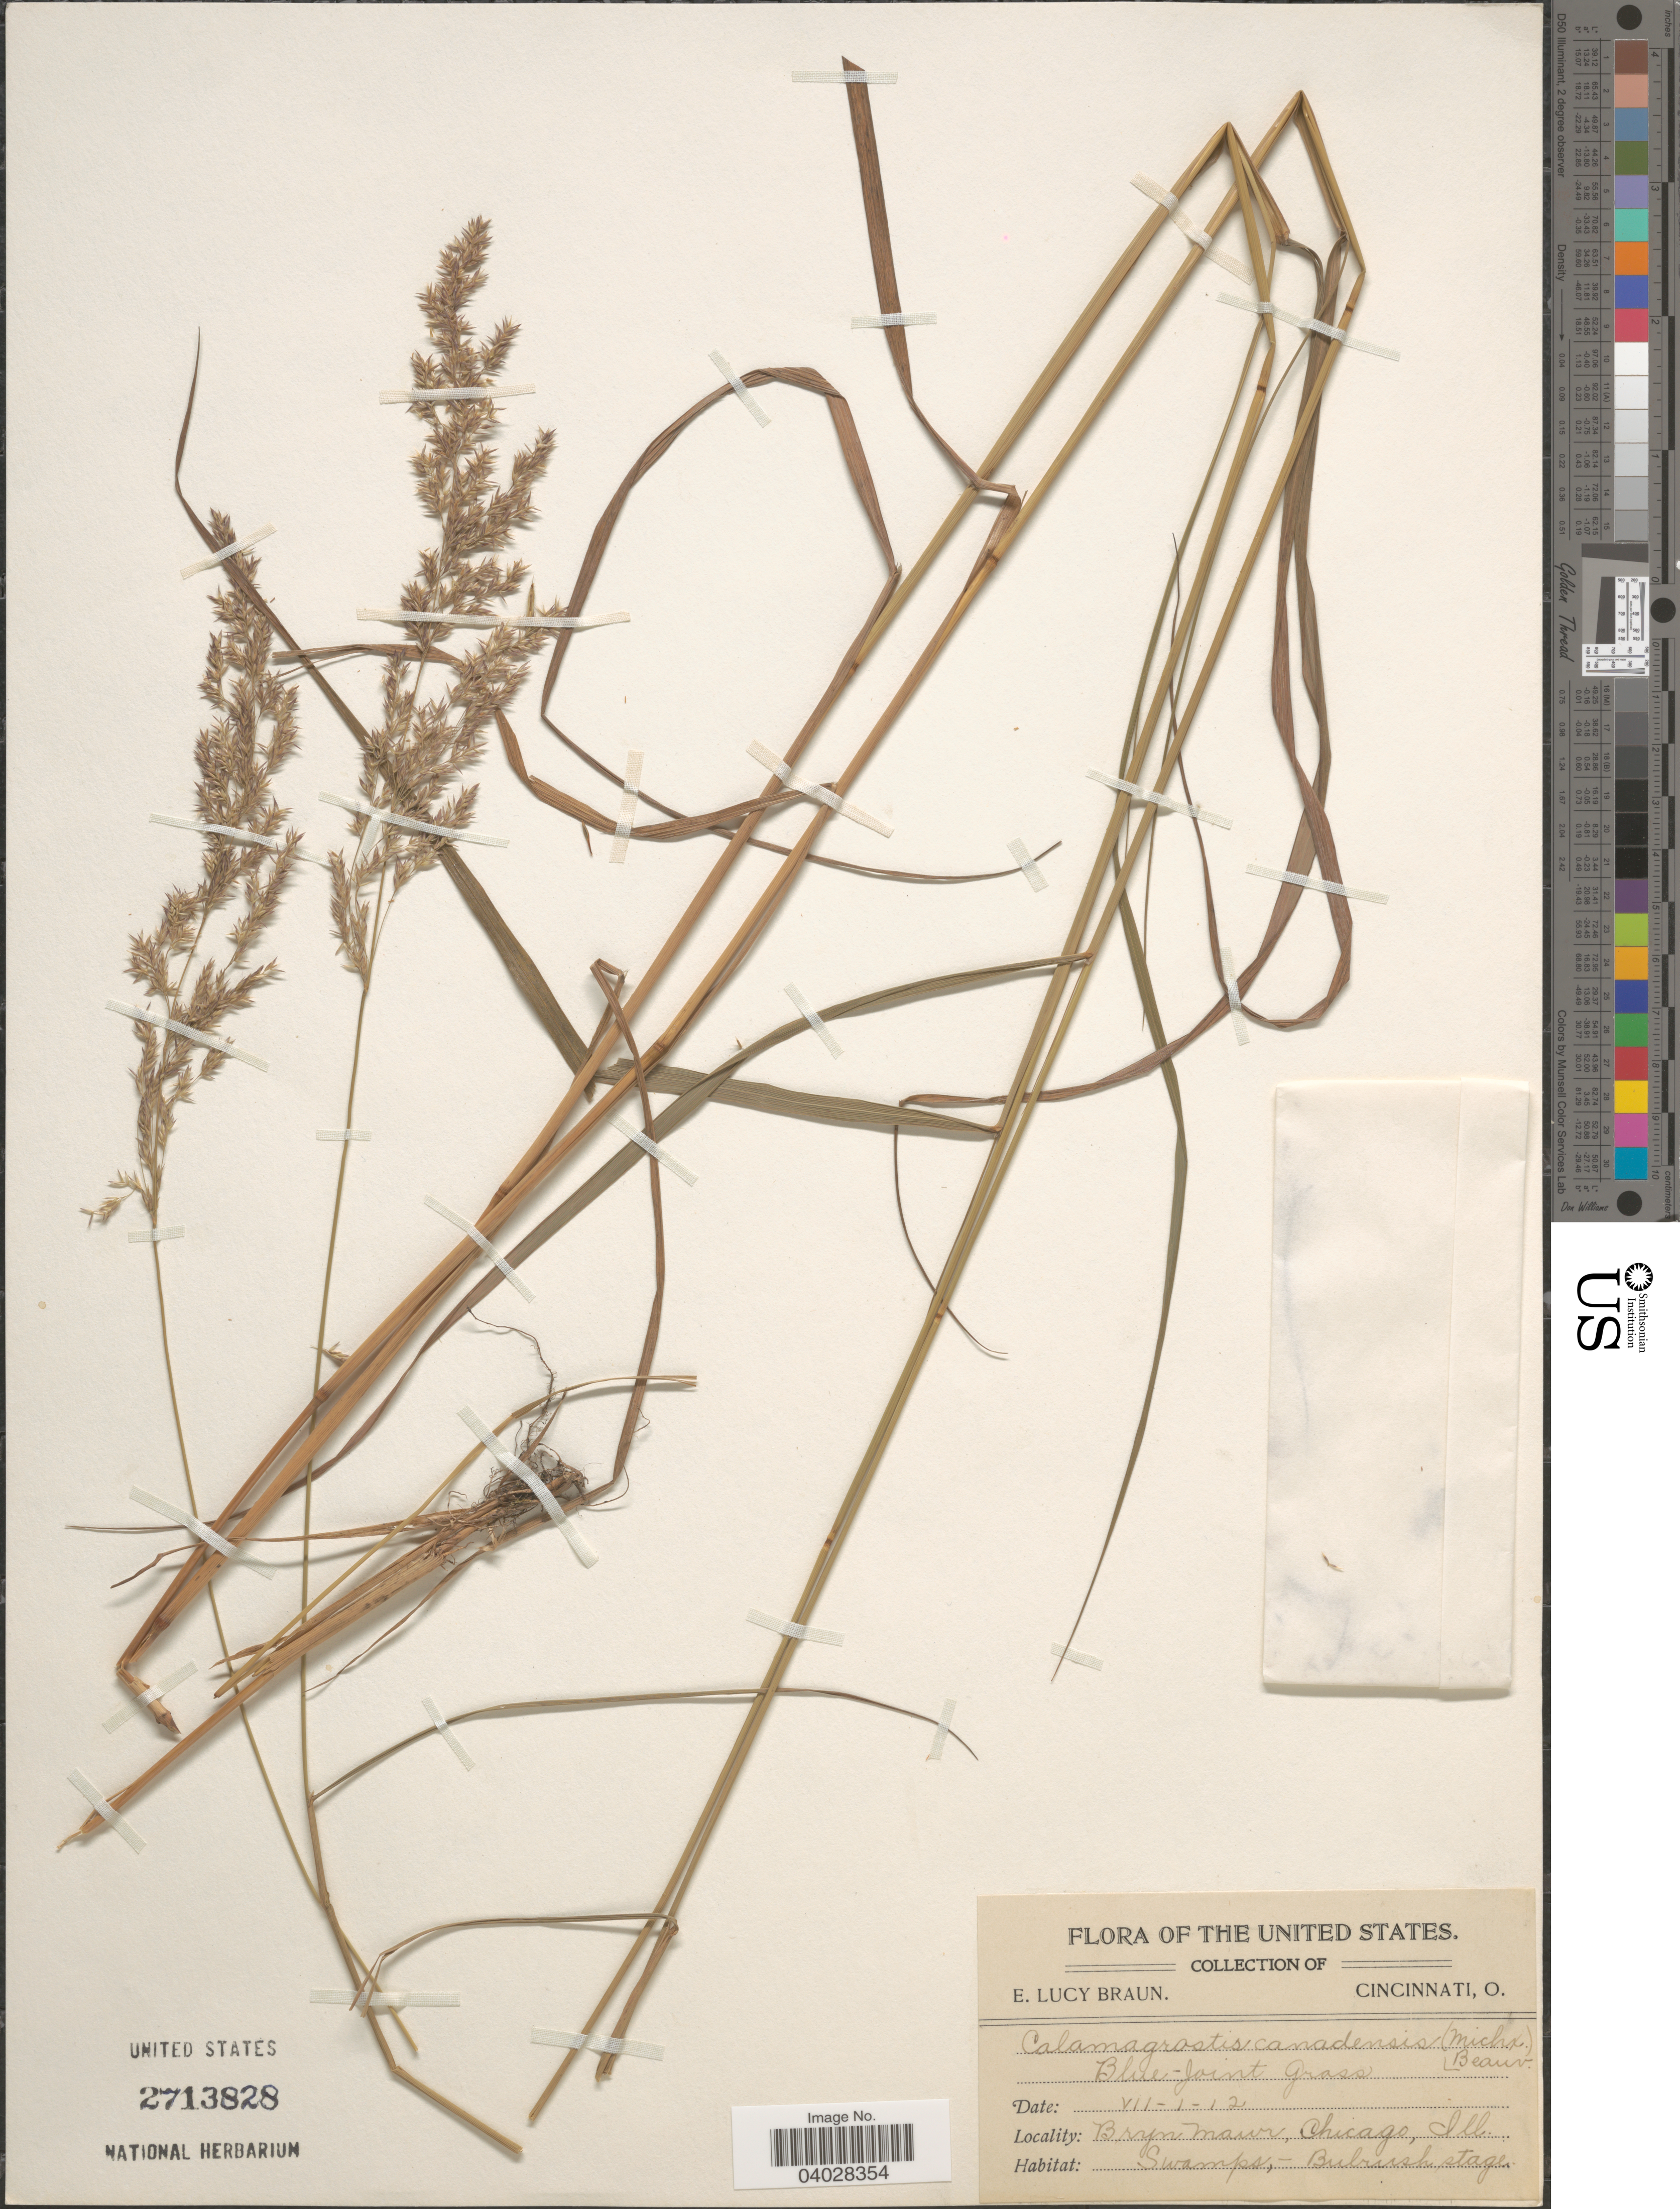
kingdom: Plantae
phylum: Tracheophyta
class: Liliopsida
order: Poales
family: Poaceae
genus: Calamagrostis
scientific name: Calamagrostis canadensis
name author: (Michx.) P. Beauv.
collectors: E. L. Braun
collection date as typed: Transcribed d/m/y: 1/7/12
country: United States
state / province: Illinois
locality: Bryn Maur, Chicago.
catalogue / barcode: US 2713828